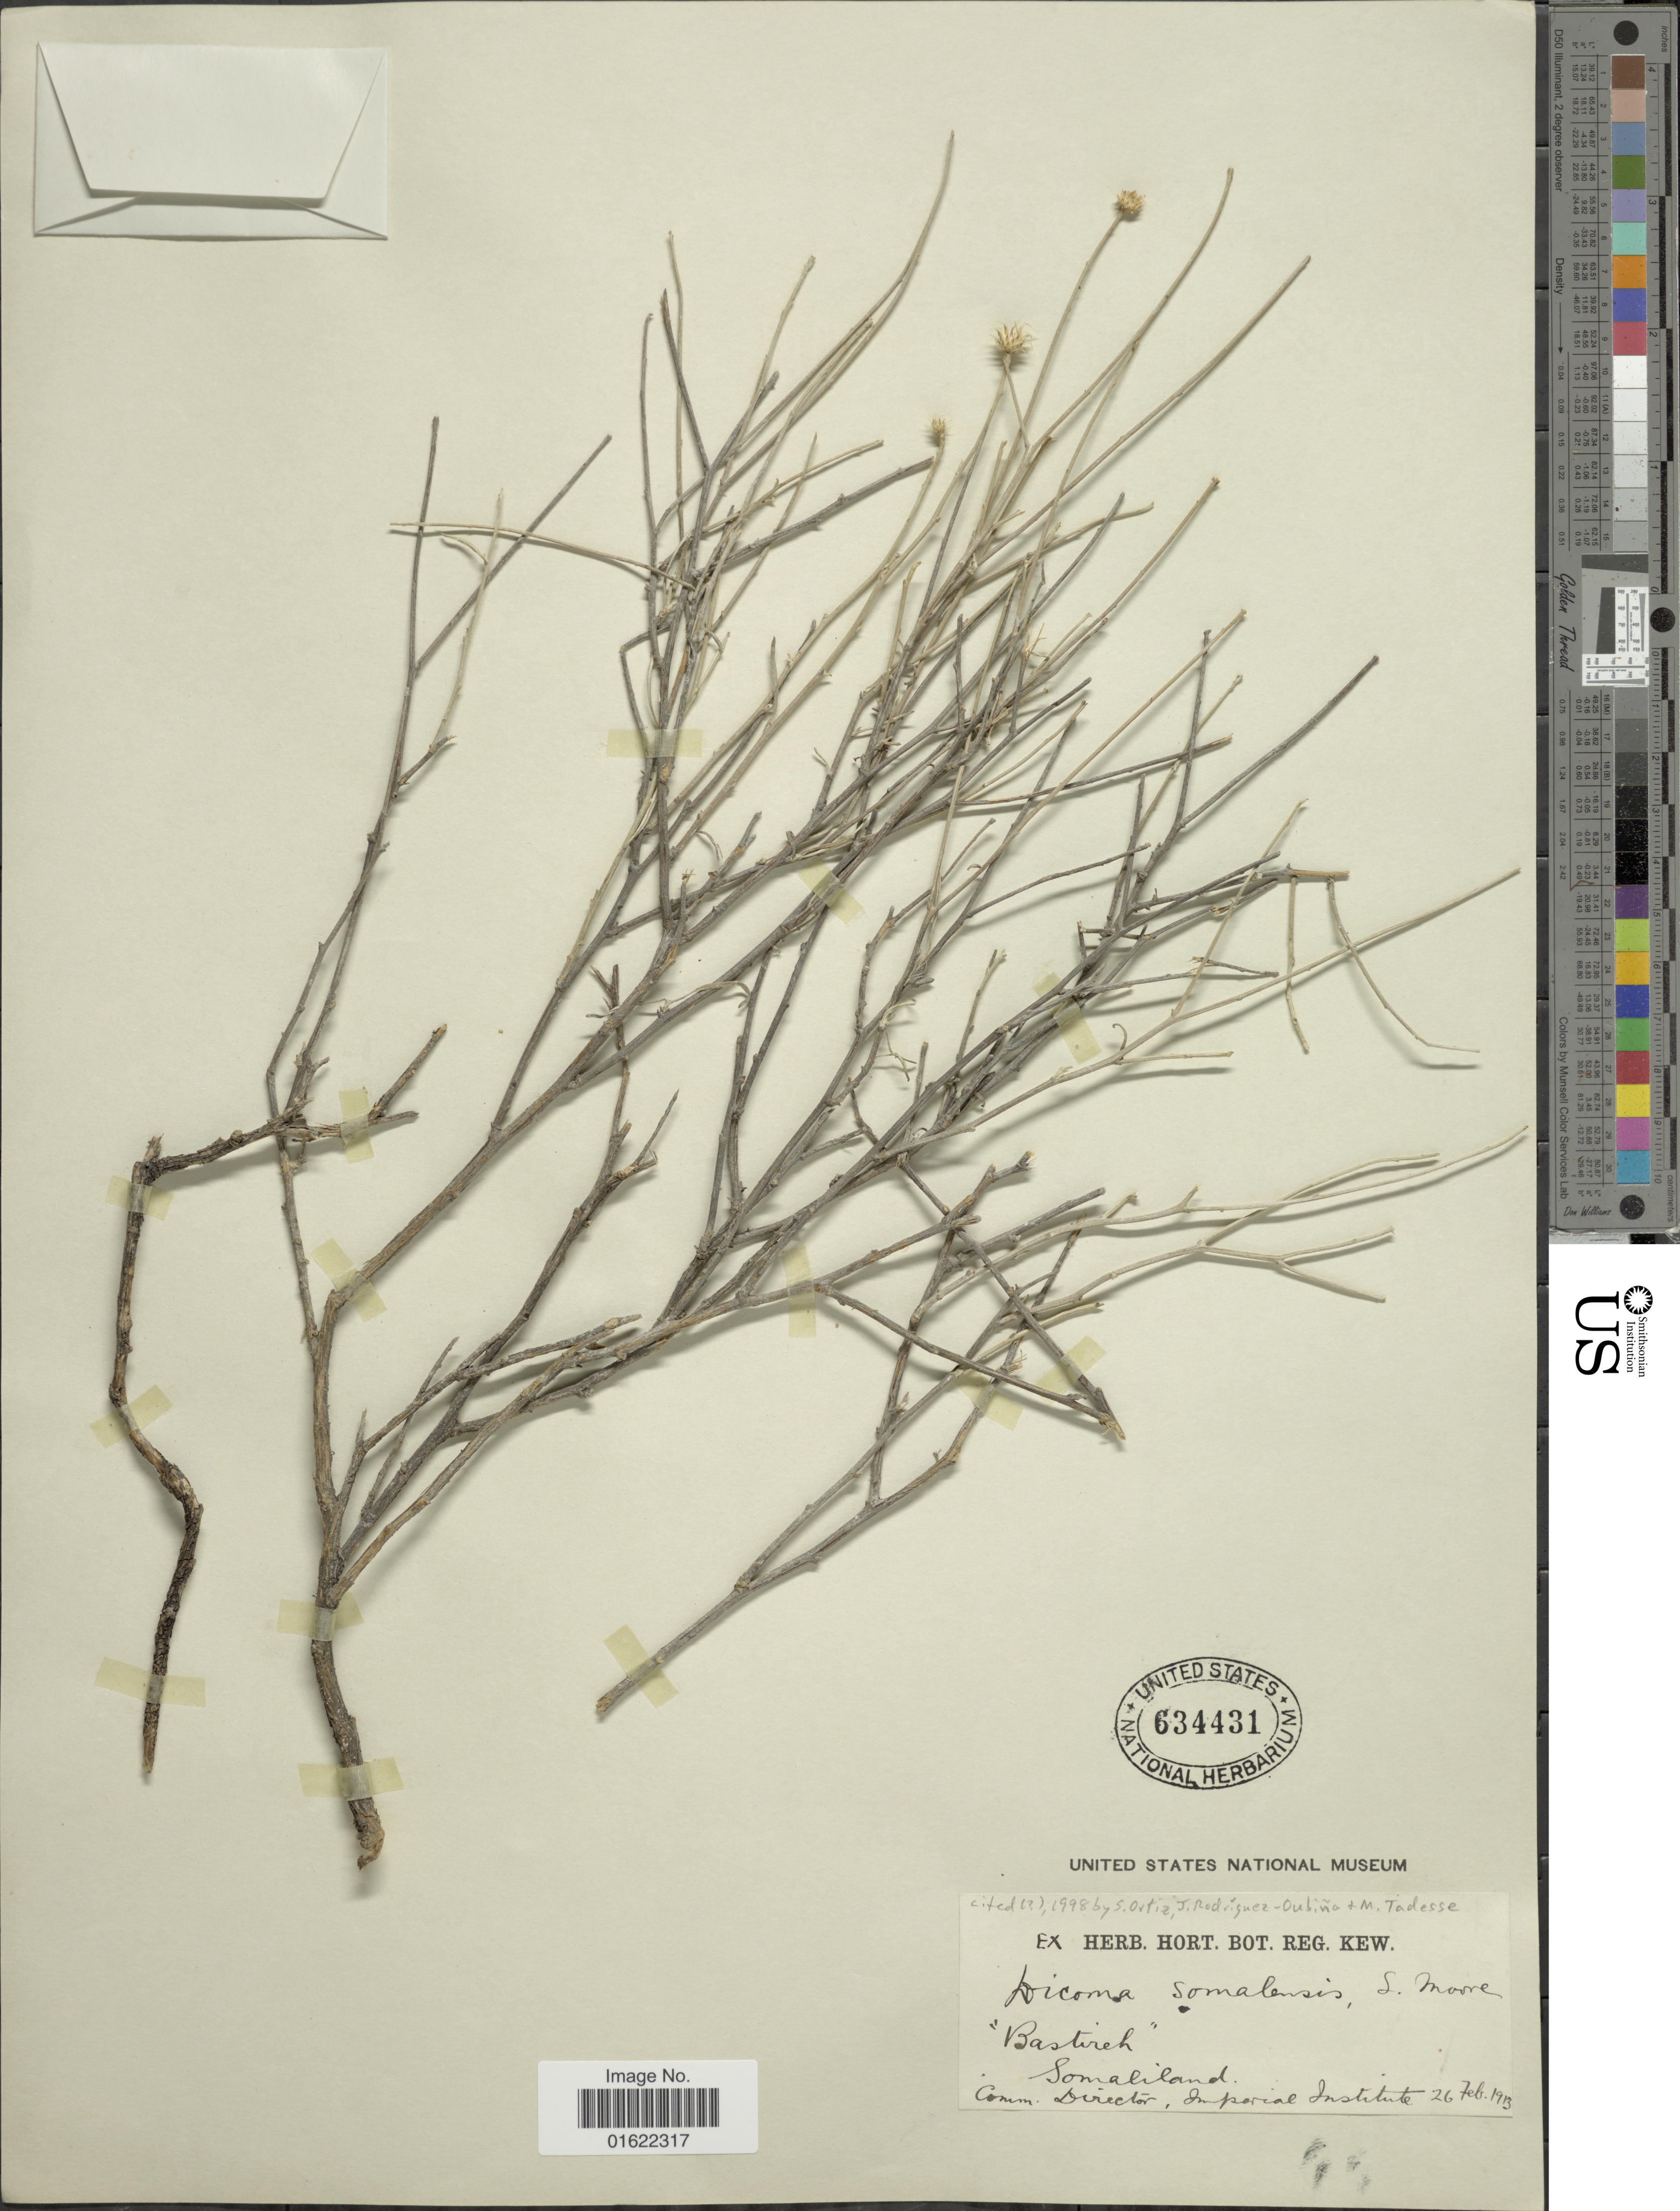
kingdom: Plantae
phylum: Tracheophyta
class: Magnoliopsida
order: Asterales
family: Asteraceae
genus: Dicoma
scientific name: Dicoma somalensis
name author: O. Hoffm. ex Engl.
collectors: ex herb. Hort. Reg. Kew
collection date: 1913-02-26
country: Somalia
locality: Bastireh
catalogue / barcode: US 634431